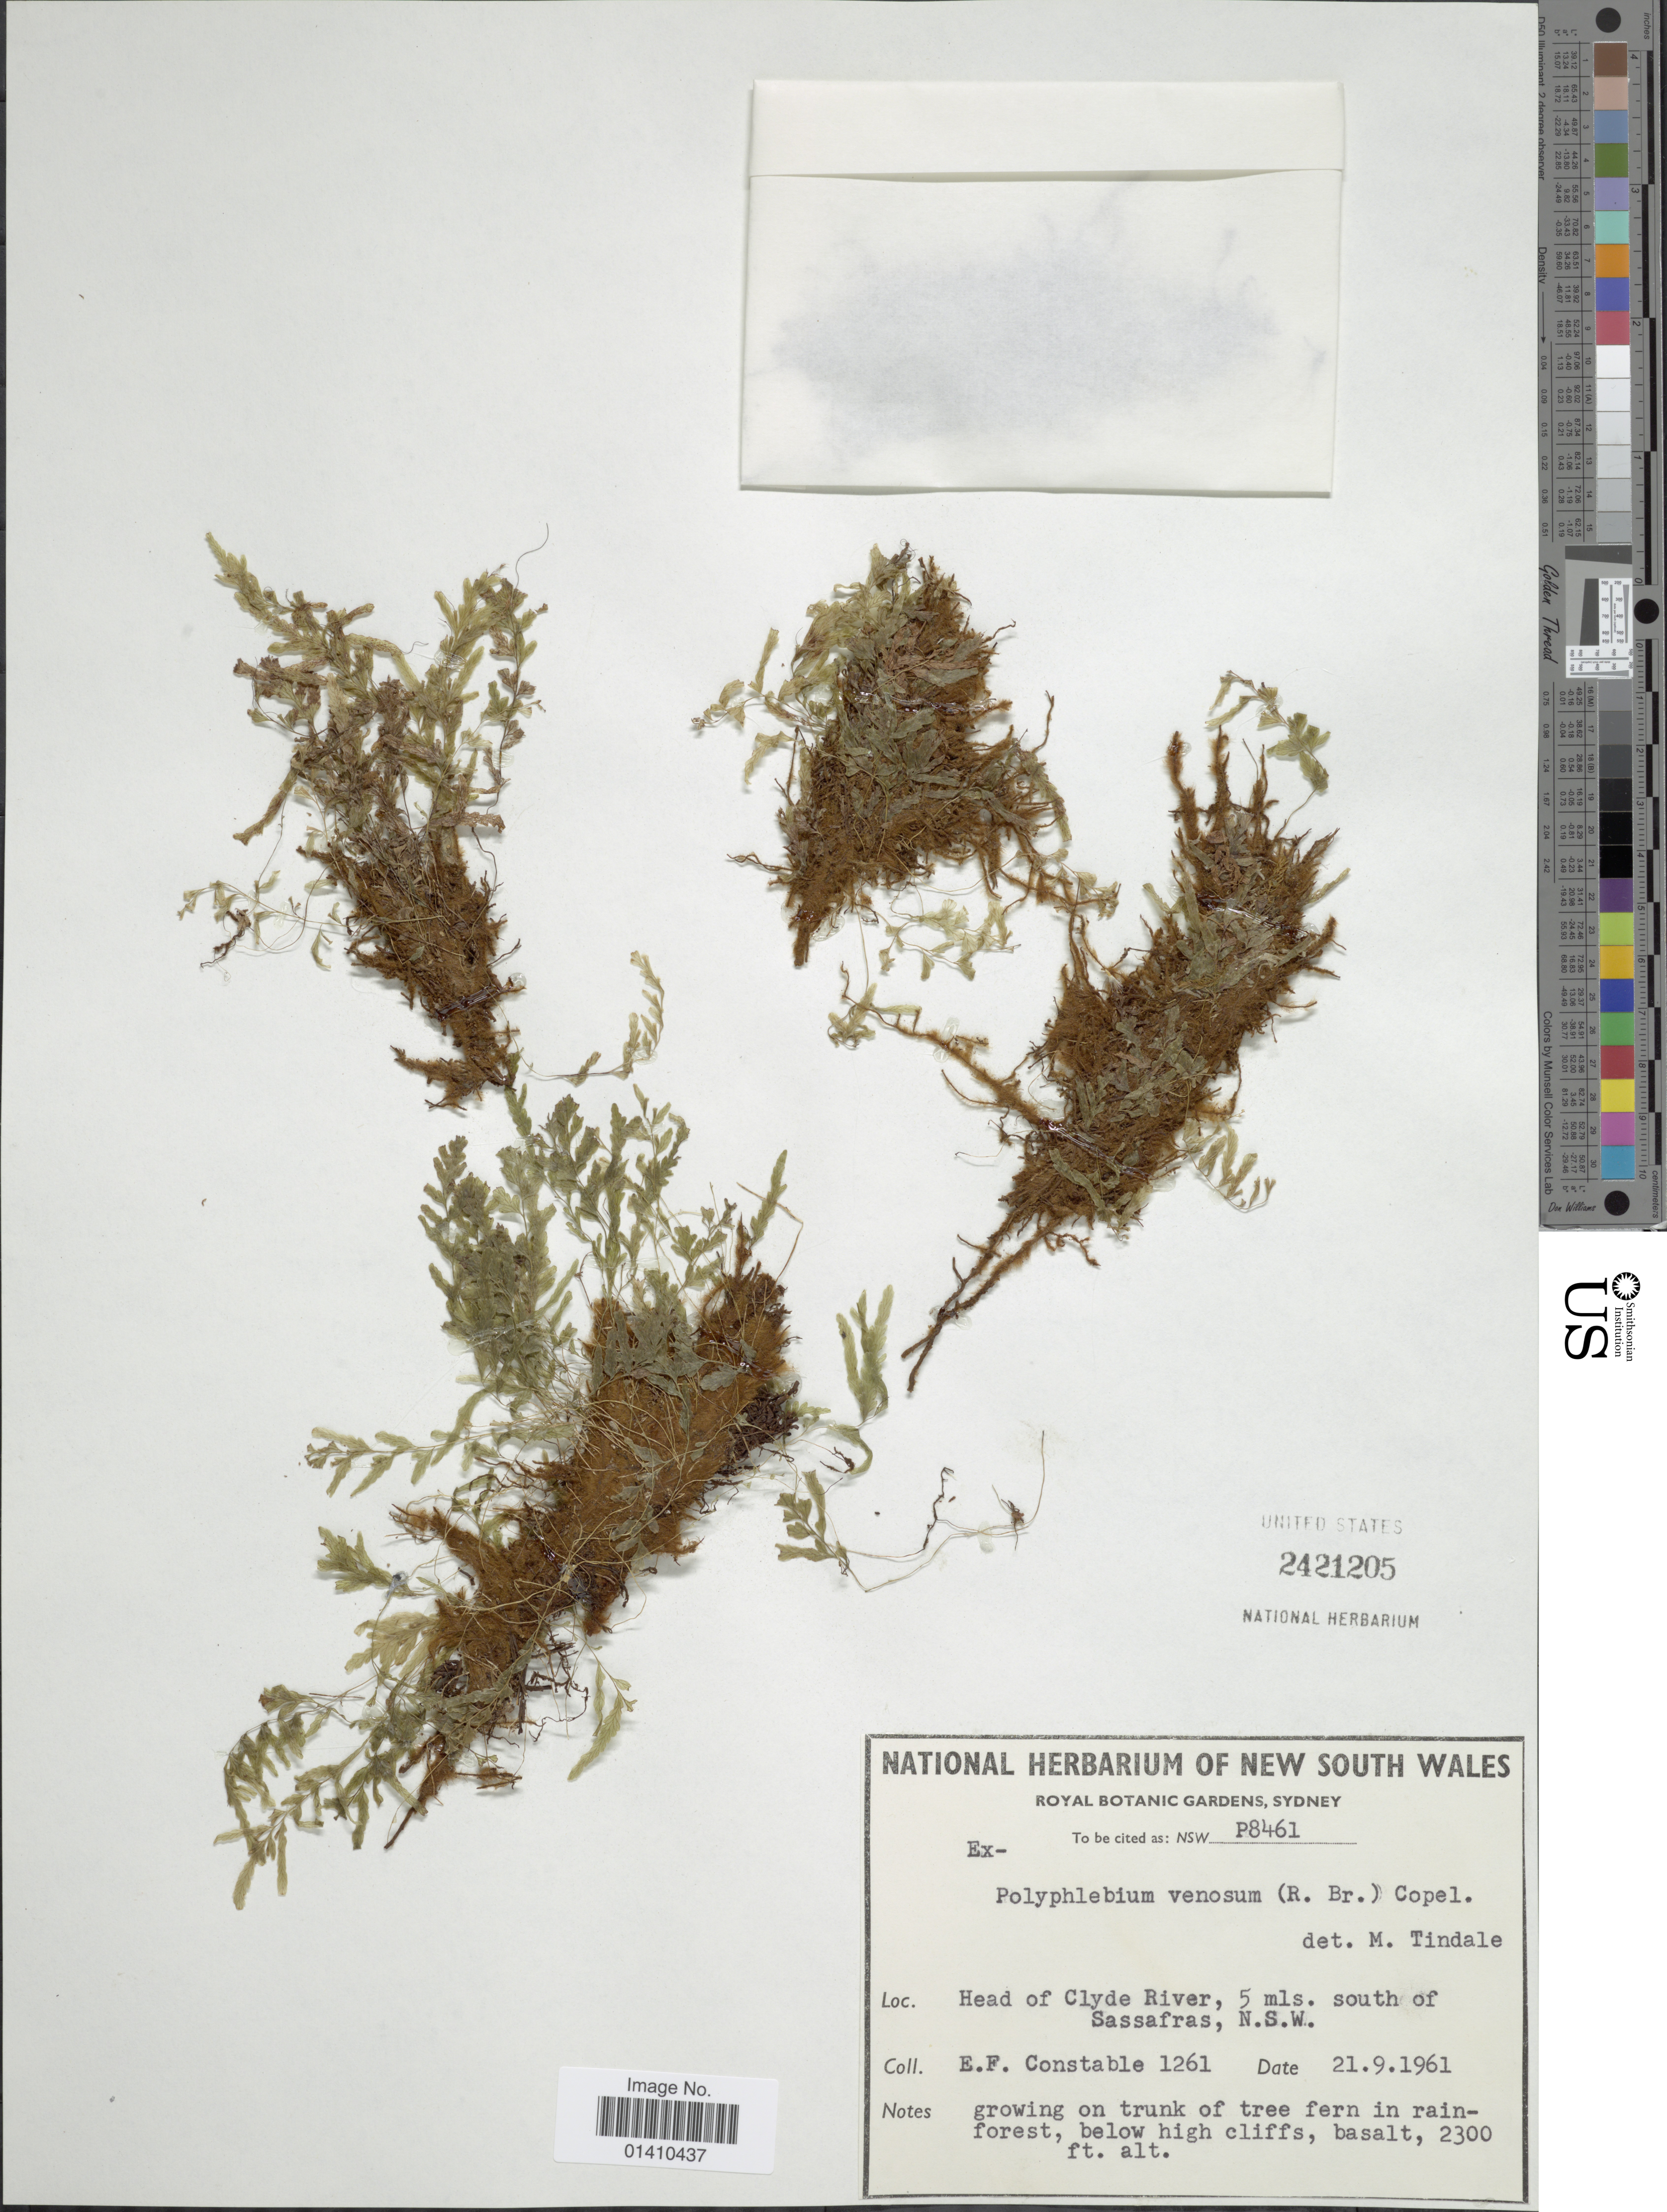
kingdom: Plantae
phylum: Tracheophyta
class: Polypodiopsida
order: Hymenophyllales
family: Hymenophyllaceae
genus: Polyphlebium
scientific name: Polyphlebium venosum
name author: (R. Br.) Copel.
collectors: E. F. Constable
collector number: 1261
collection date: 1961-09-21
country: Australia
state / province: New South Wales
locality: Head of Clyde River, 5 mls. south of Sassafras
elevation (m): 701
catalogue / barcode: US 2421205